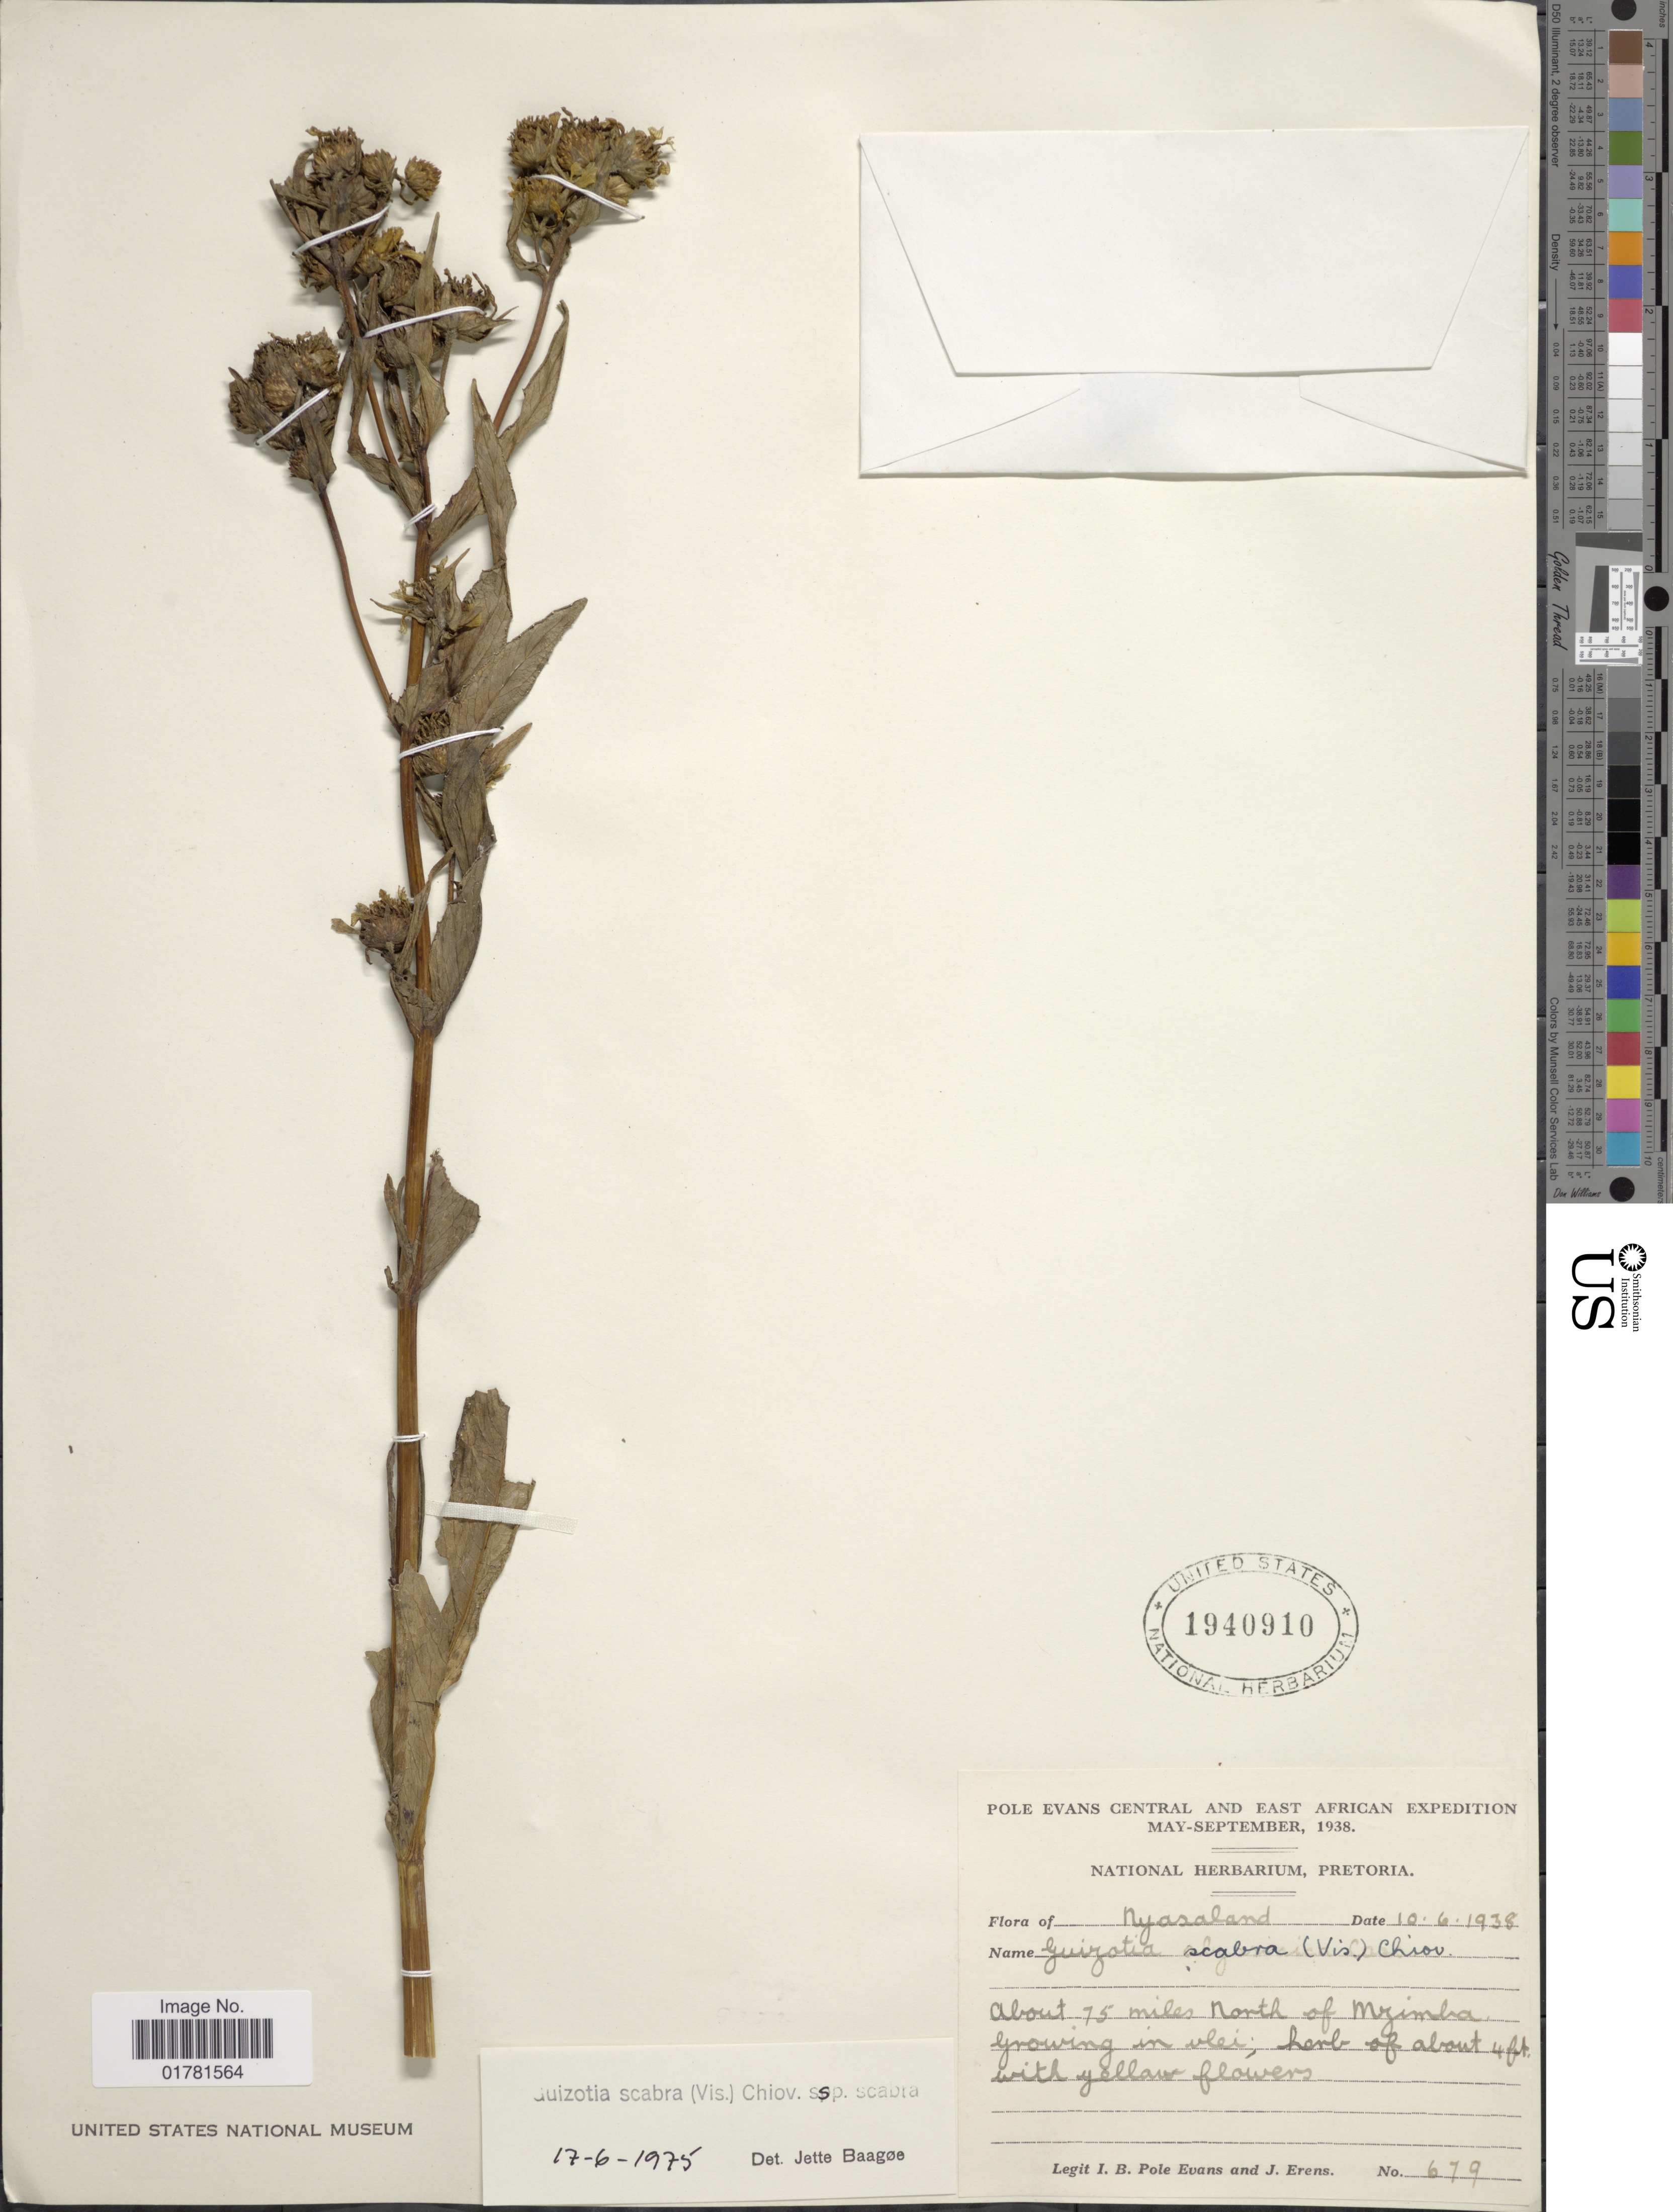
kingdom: Plantae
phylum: Tracheophyta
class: Magnoliopsida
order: Asterales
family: Asteraceae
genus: Guizotia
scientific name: Guizotia scabra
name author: Chiov.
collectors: I. B. Pole-Evans & J. Erens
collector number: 679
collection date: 1938-06-10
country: Malawi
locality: Central and East African, Nyasaland, About 75 miles North of Mzimba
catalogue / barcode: US 1940910